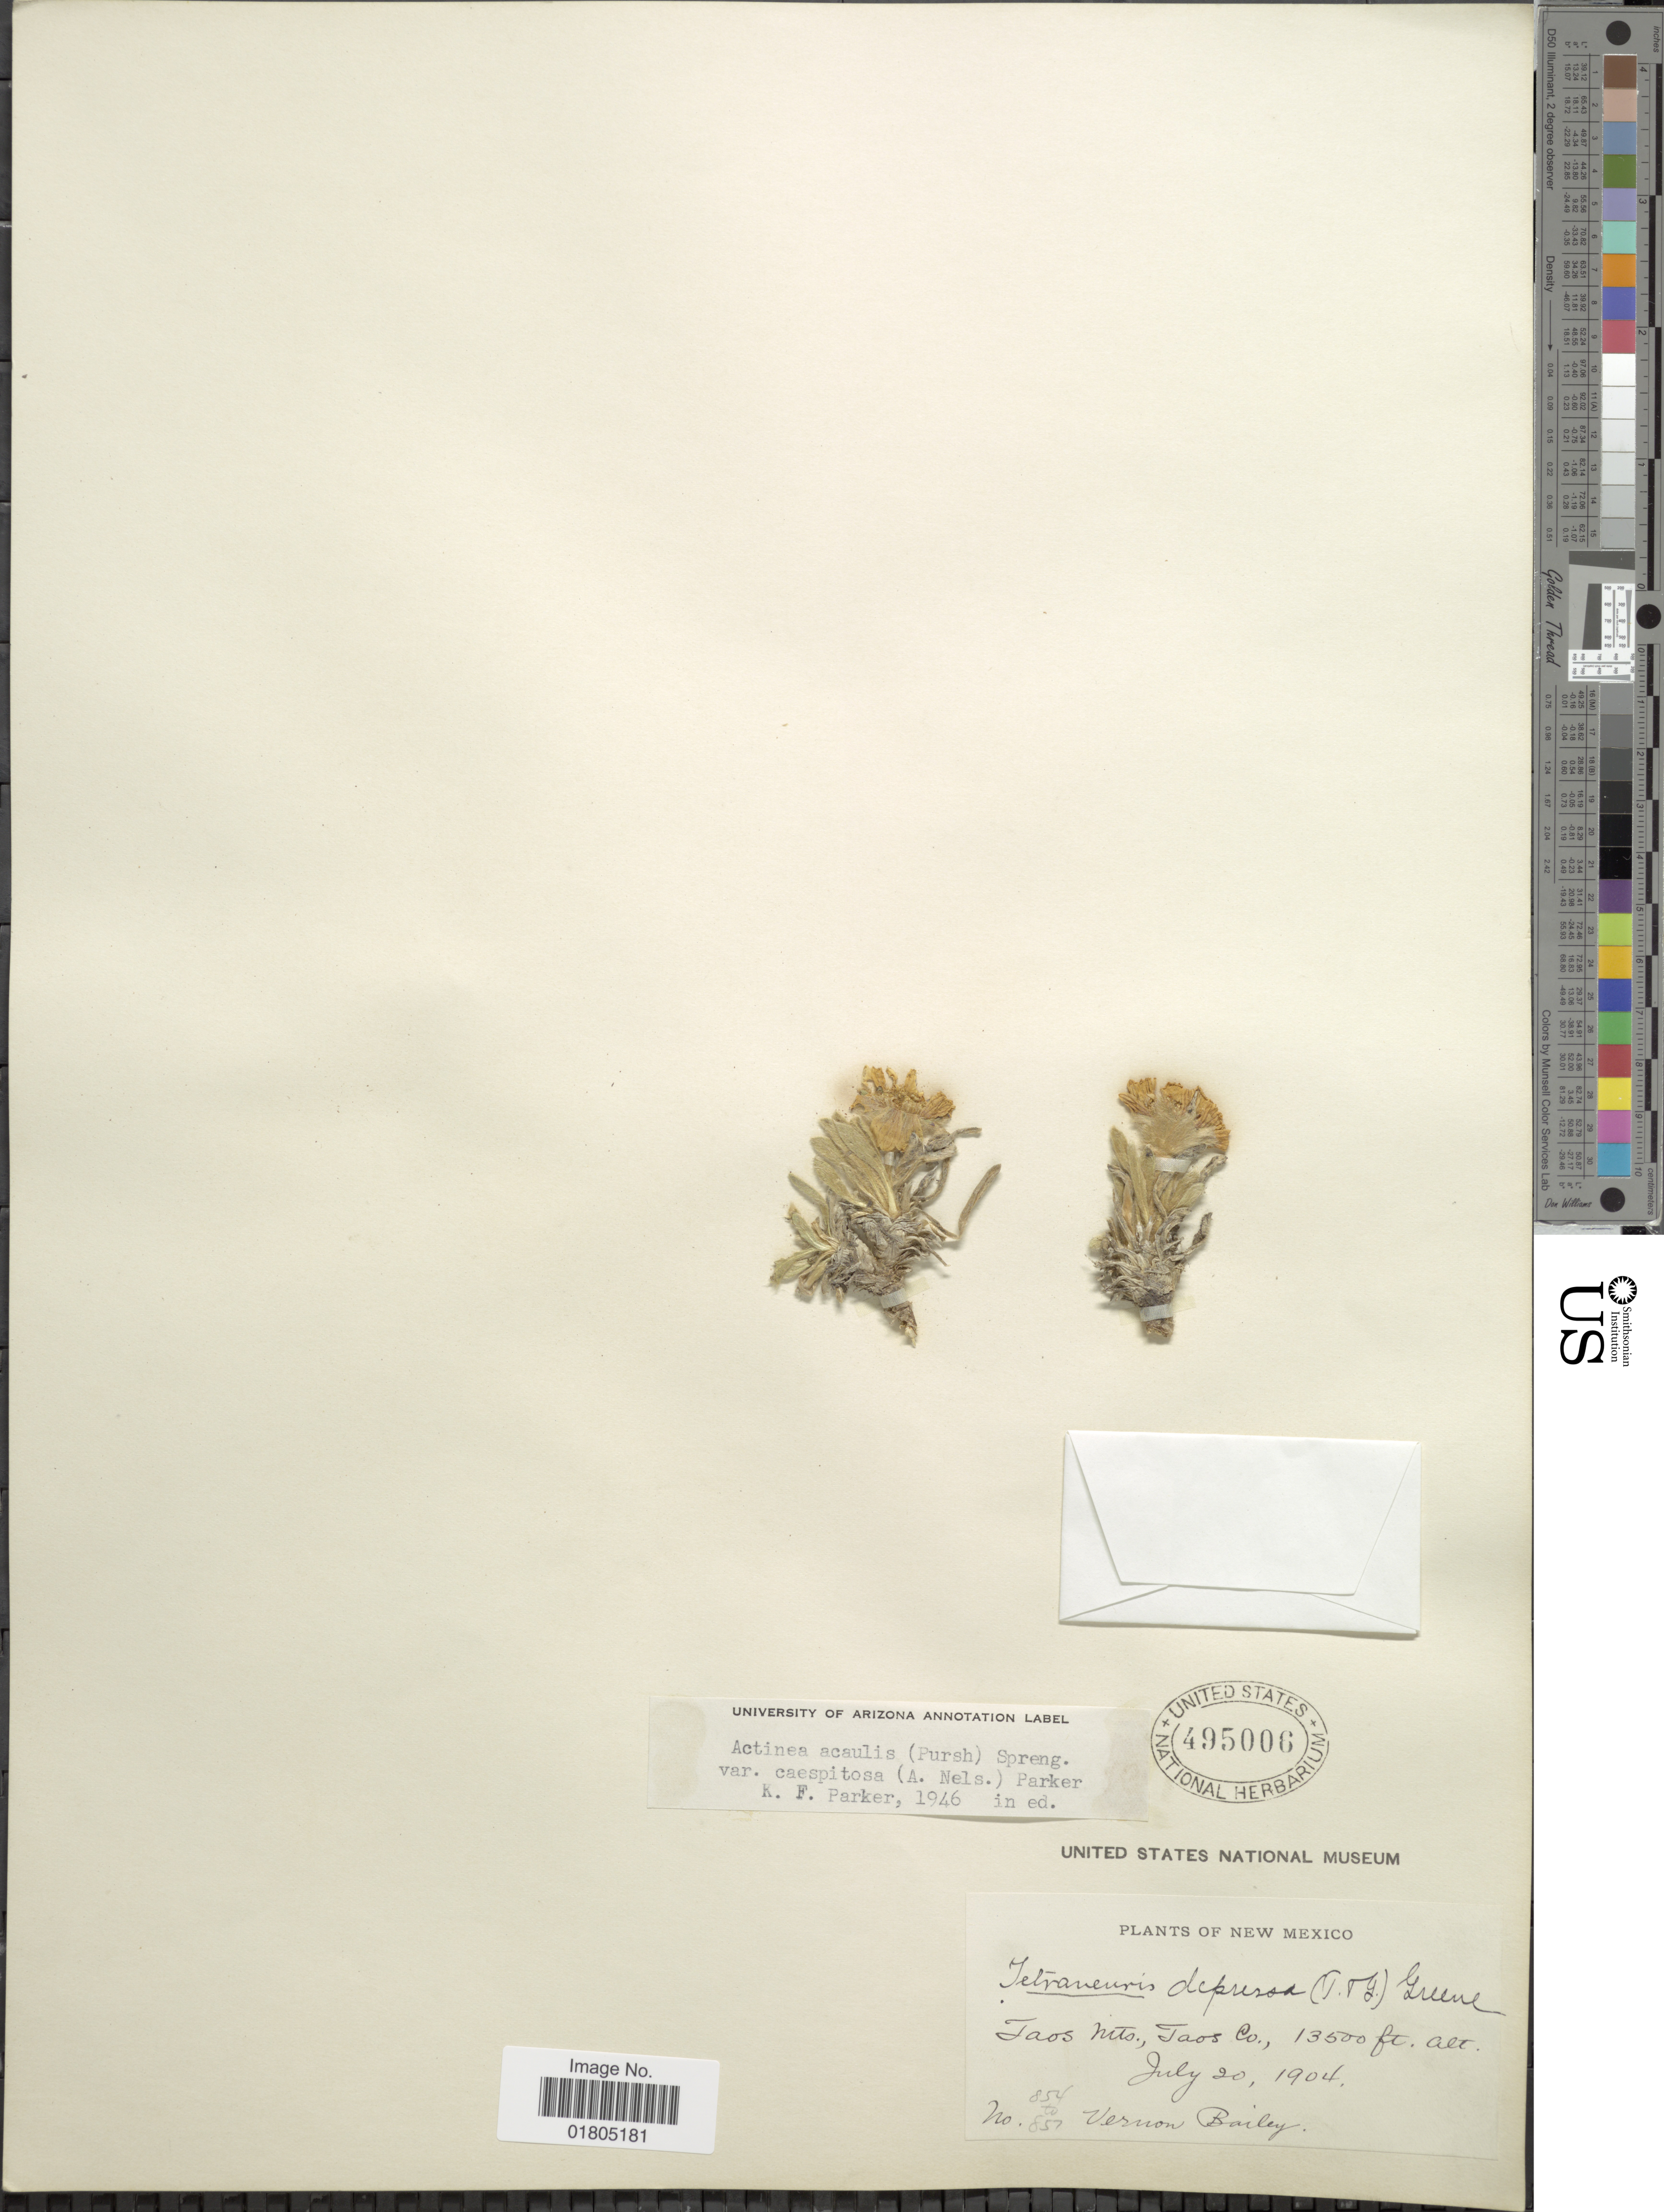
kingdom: Plantae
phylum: Tracheophyta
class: Magnoliopsida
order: Asterales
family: Asteraceae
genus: Actinea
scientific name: Actinea acaulis var. caespitosa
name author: (A. Nelson) K.F. Parker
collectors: V. O. Bailey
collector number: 854/857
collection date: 1904-07-20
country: United States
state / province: New Mexico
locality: Taos Mts., Taos Co.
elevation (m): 4115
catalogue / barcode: US 495006